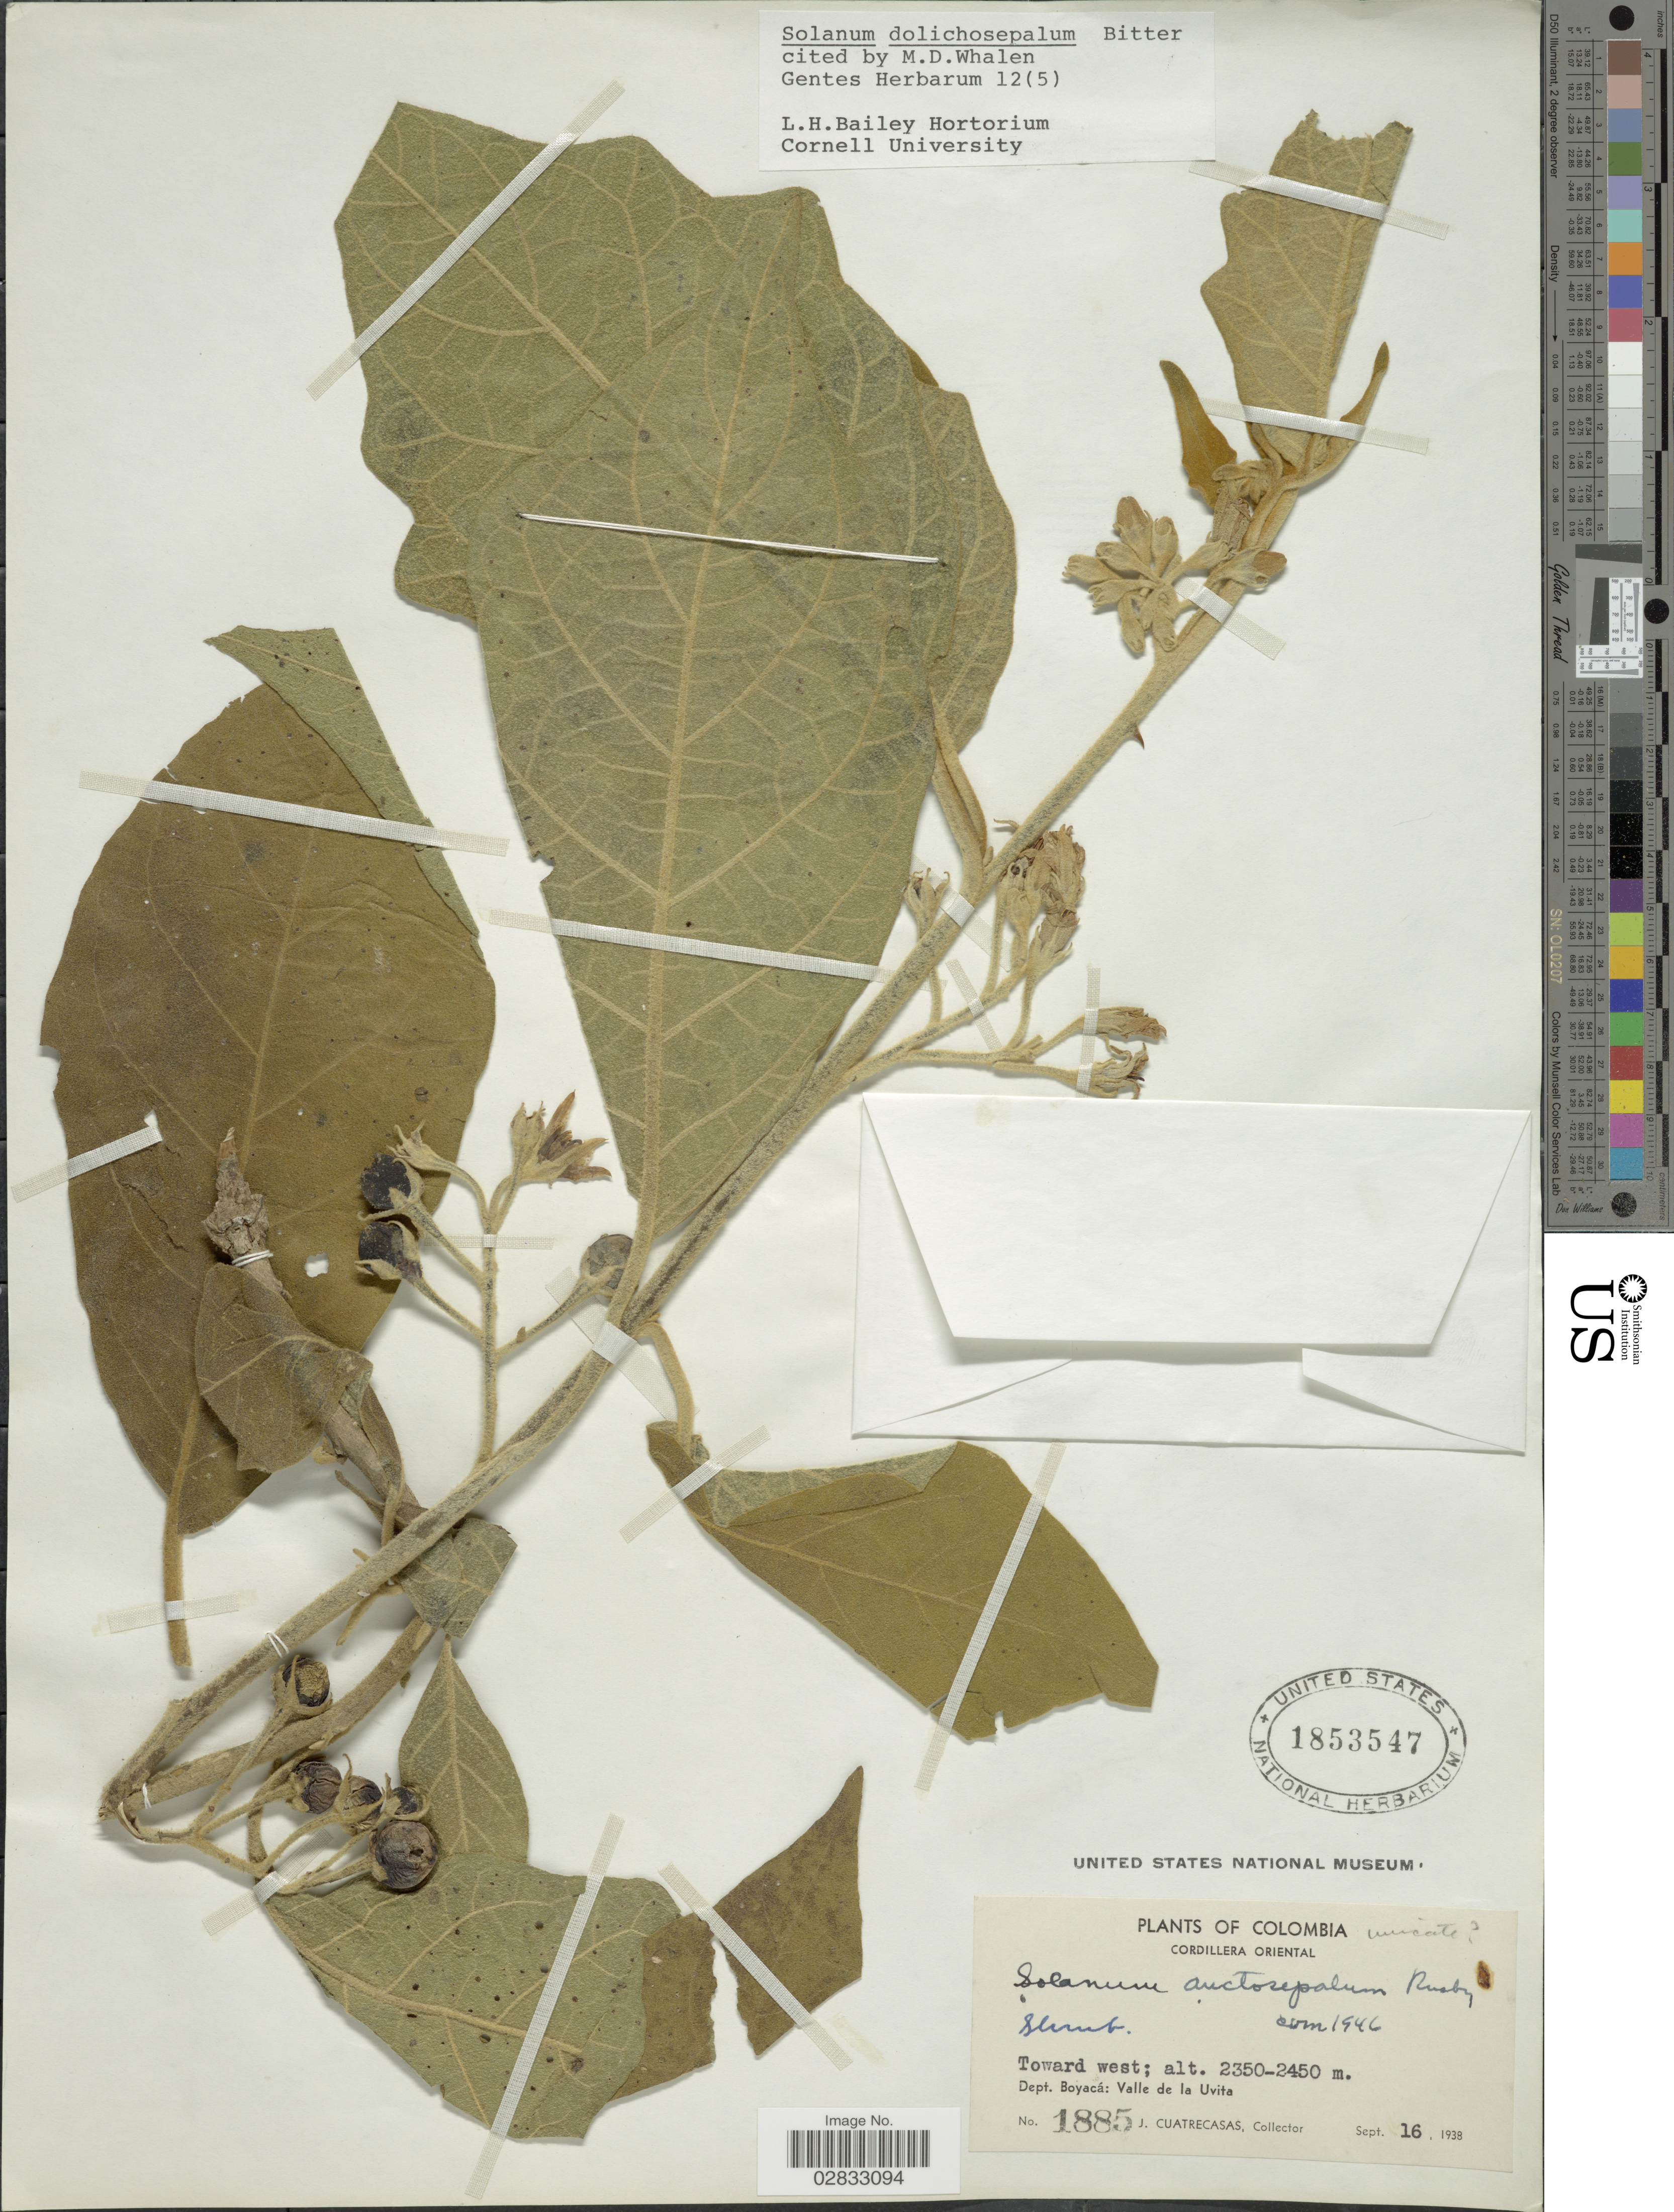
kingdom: Plantae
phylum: Tracheophyta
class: Magnoliopsida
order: Solanales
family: Solanaceae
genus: Solanum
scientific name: Solanum dolichosepalum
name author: Bitter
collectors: J. Cuatrecasas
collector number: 1885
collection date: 1938-09-16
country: Colombia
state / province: Boyacá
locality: Cordillera Oriental. Toward west. Dept. Boyacá: Valle de la Uvita.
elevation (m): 2350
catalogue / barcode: US 1853547